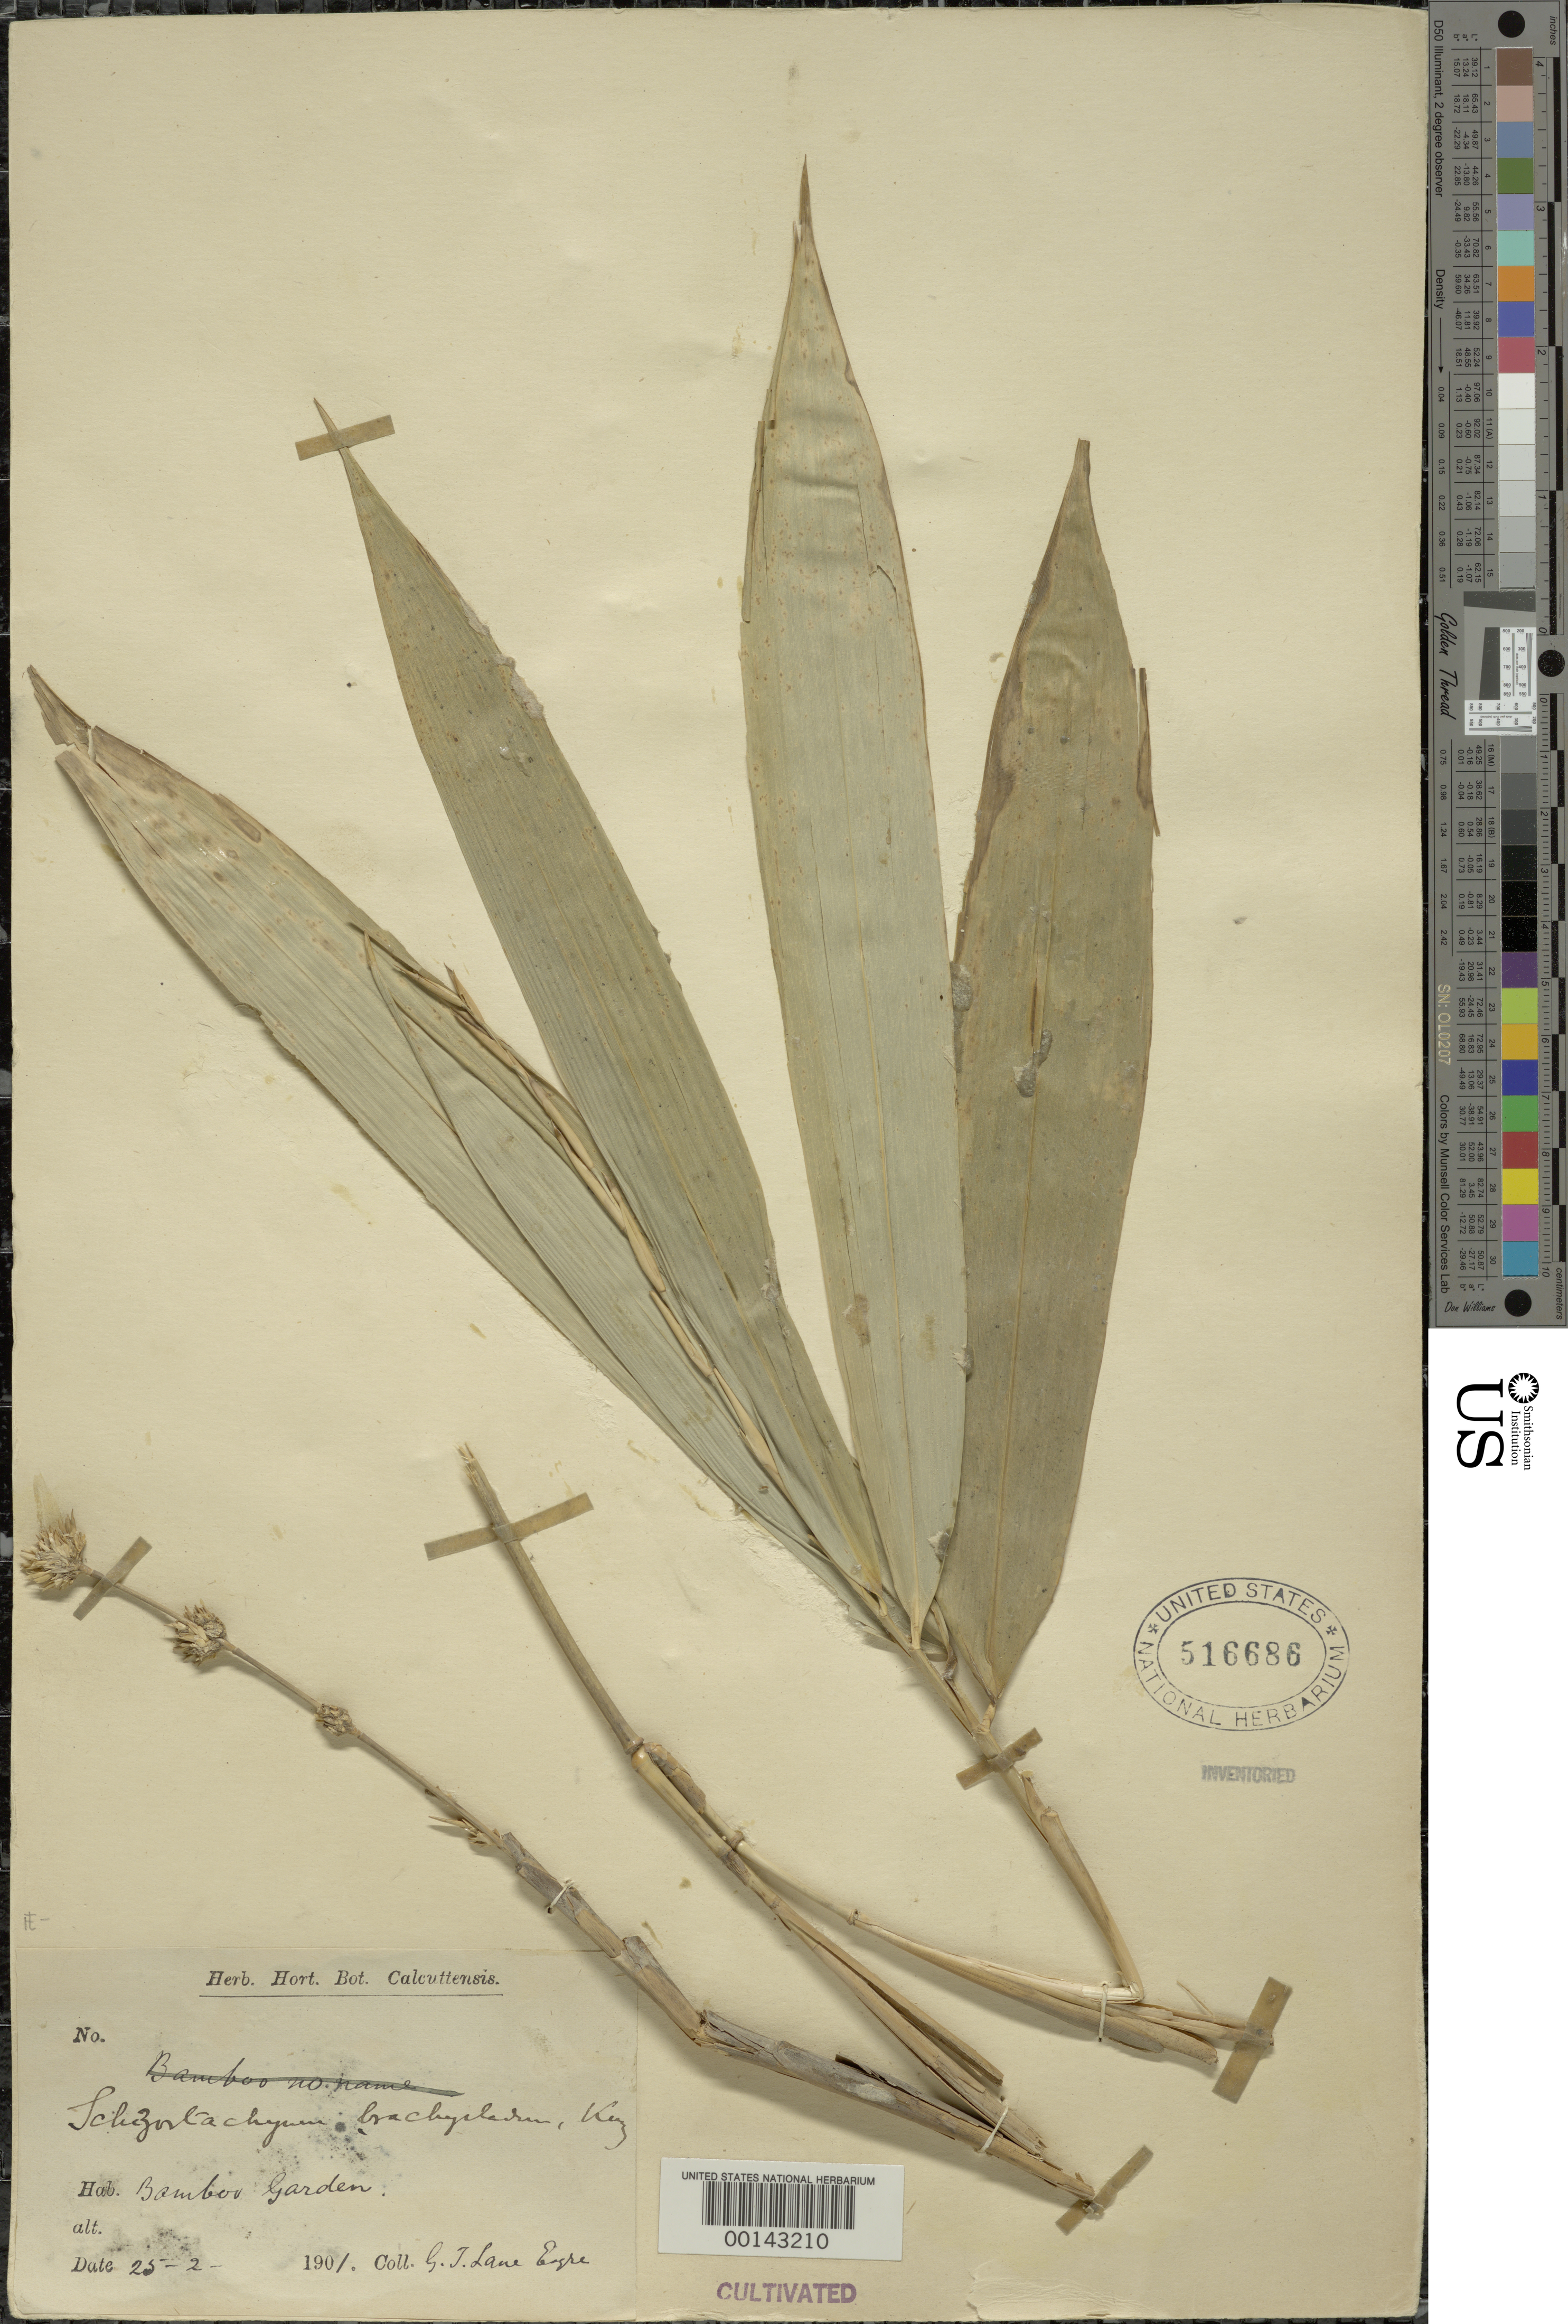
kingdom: Plantae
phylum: Tracheophyta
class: Liliopsida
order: Poales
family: Poaceae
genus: Schizostachyum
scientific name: Schizostachyum brachycladum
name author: (Kurz ex Munro) Kurz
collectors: G. Eyre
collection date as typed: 25 Feb 1900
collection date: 1900-02-25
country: India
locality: Calcutta, bg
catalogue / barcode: US 516686